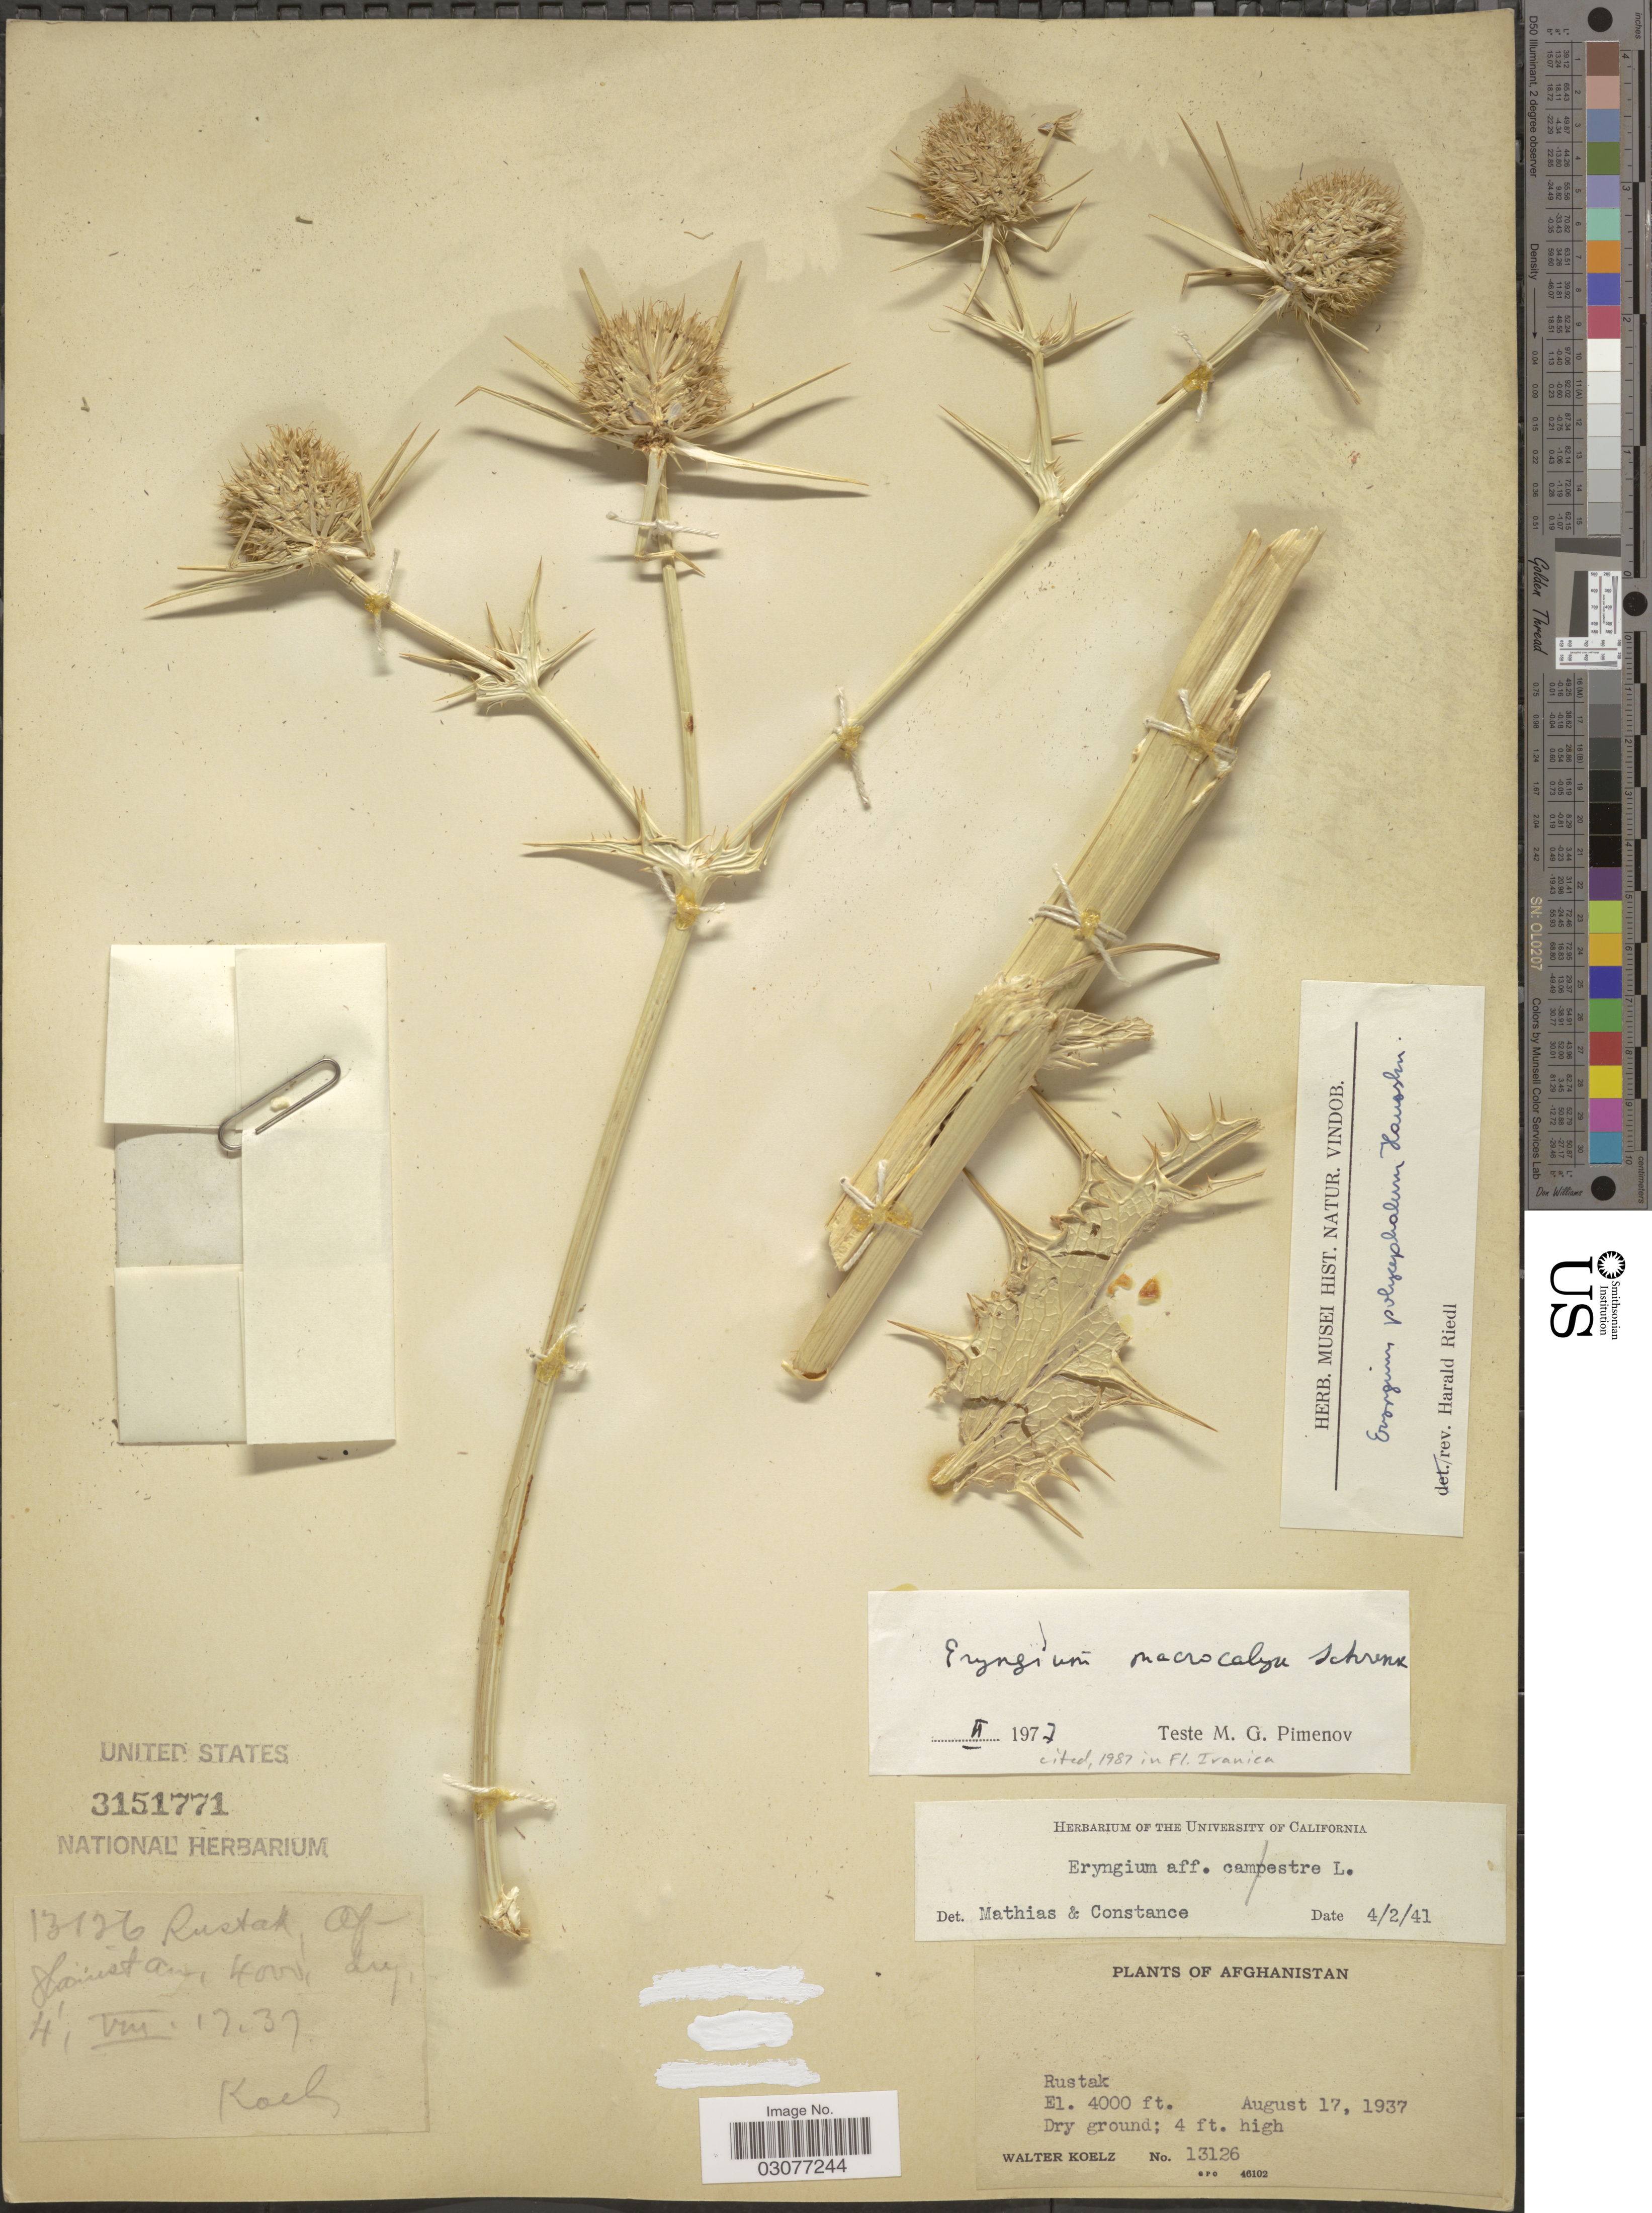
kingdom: Plantae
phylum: Tracheophyta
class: Magnoliopsida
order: Apiales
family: Apiaceae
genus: Eryngium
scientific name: Eryngium macrocalyx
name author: Schrenk ex Fisch. & C.A. Mey.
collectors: W. N. Koelz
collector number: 13126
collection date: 1937-08-17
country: Afghanistan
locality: Rustak.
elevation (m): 1219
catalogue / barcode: US 3151771